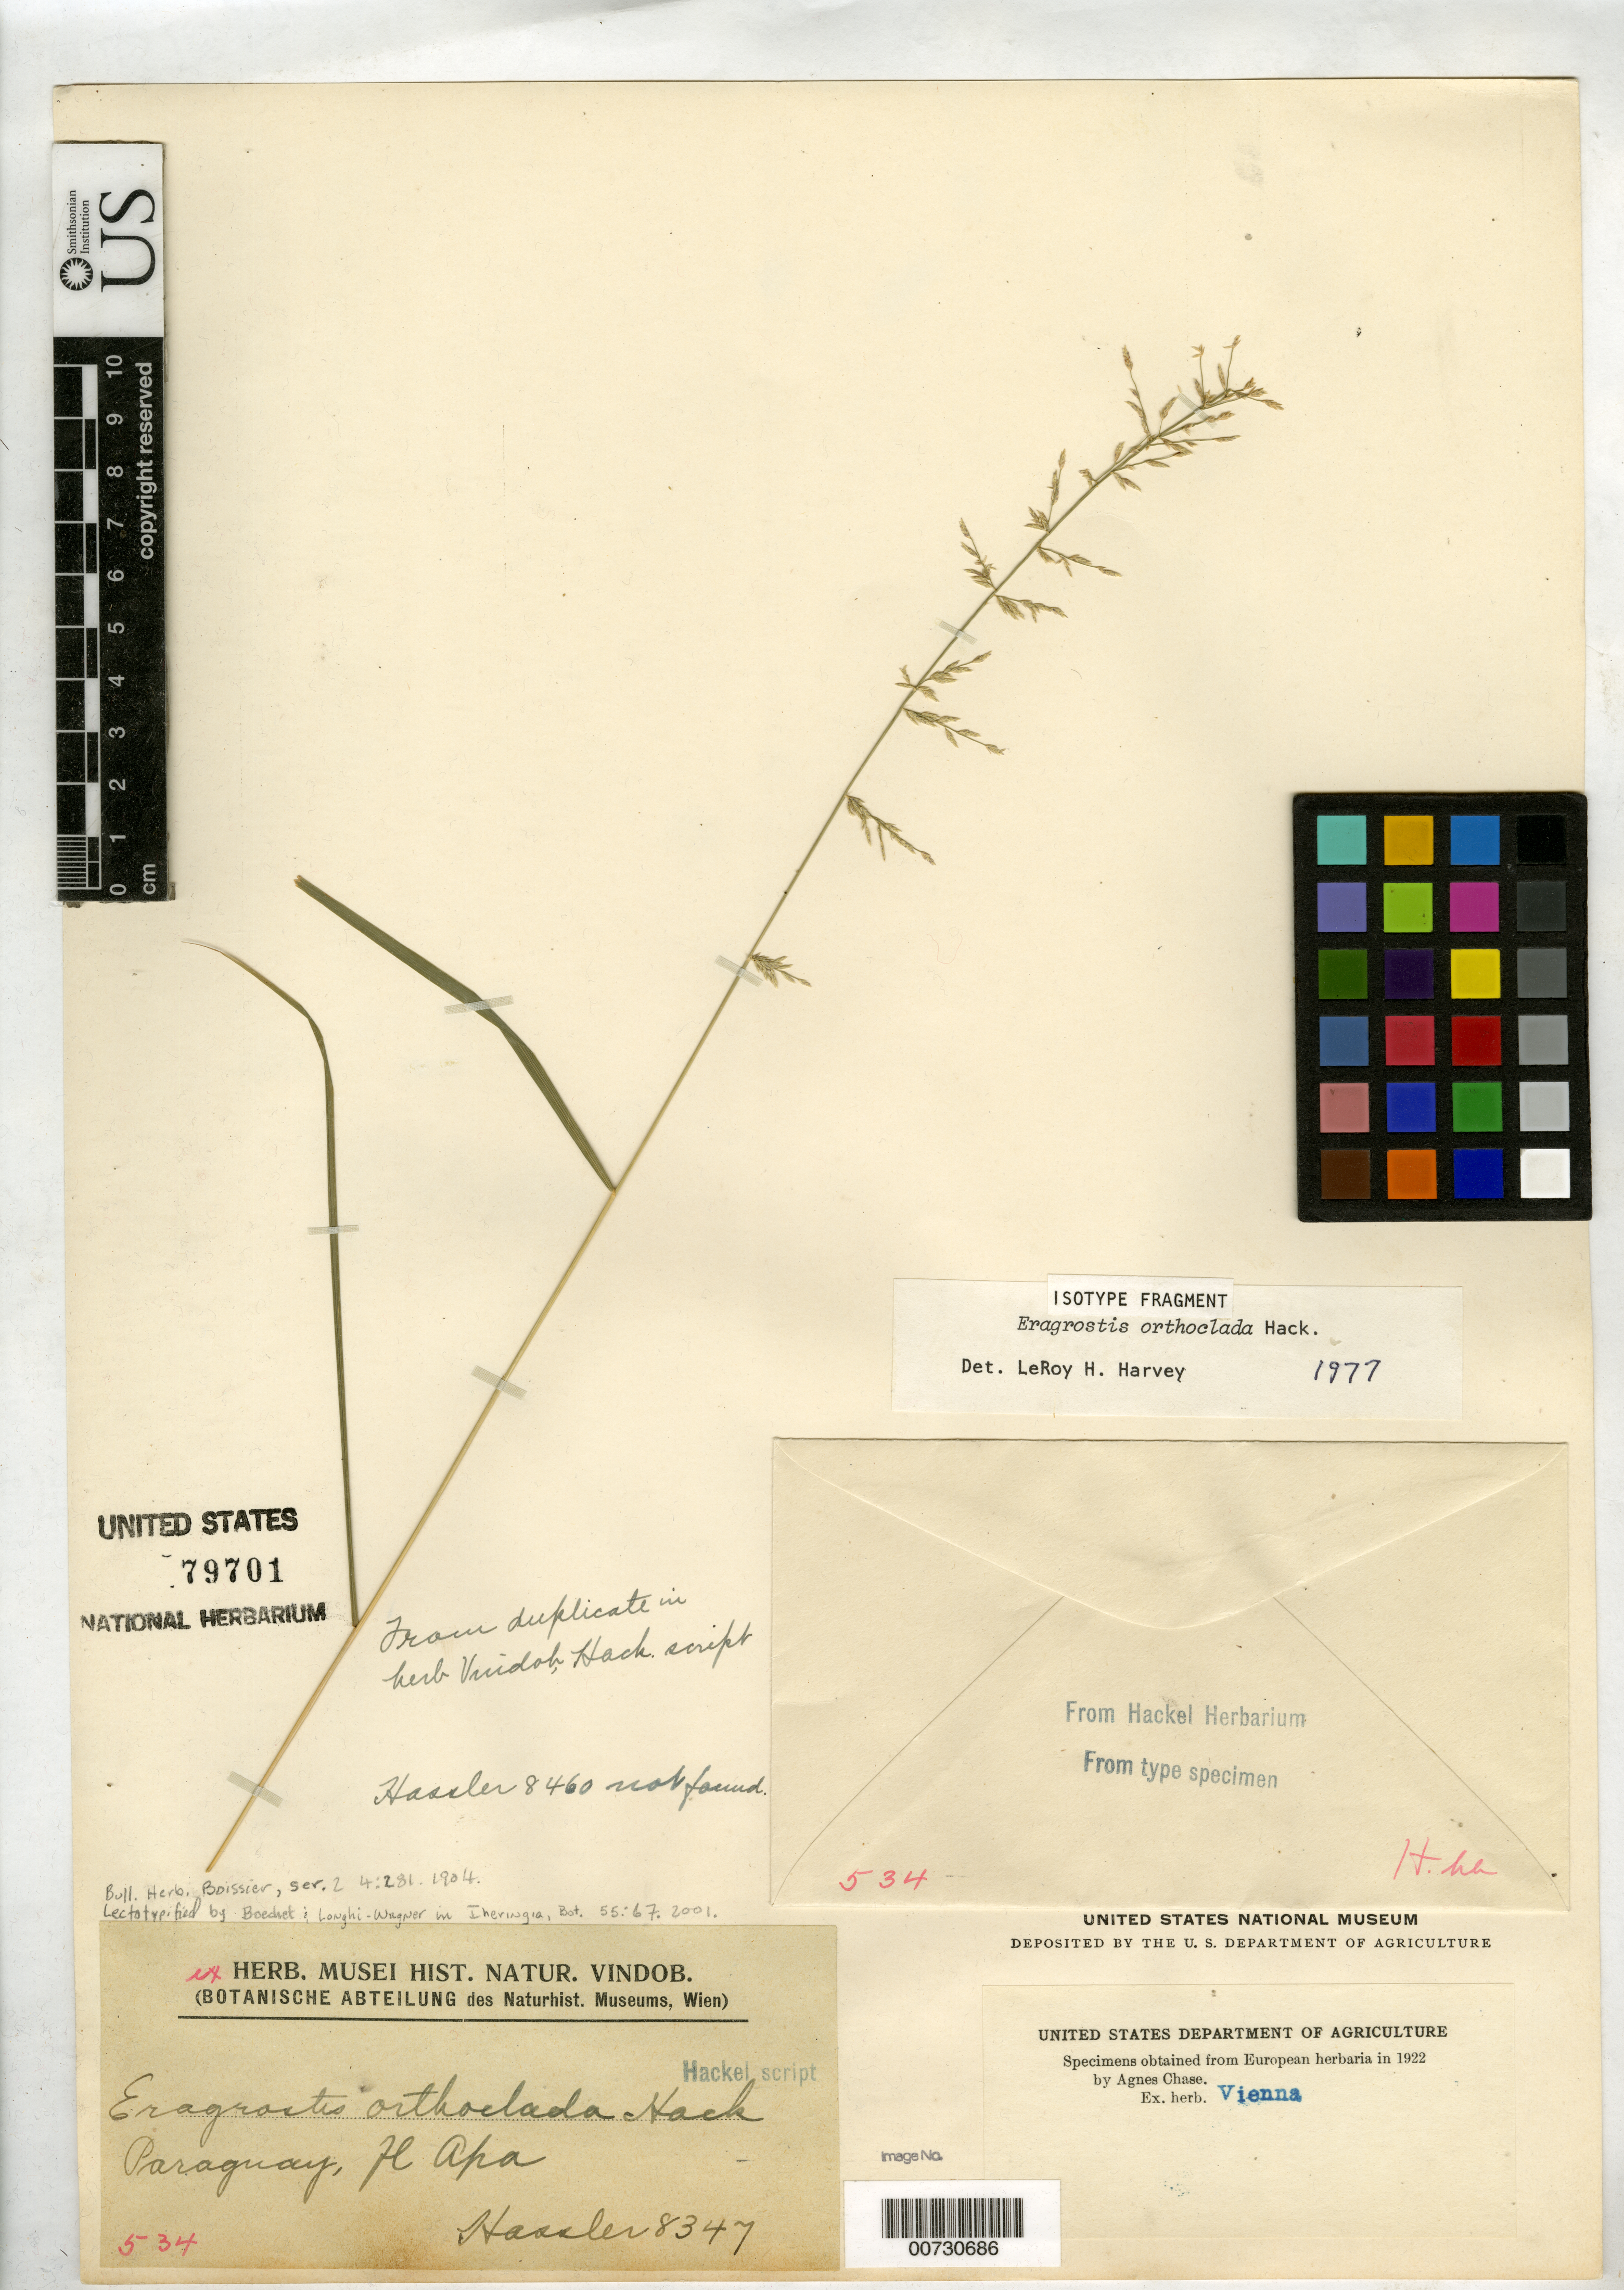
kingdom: Plantae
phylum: Tracheophyta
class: Liliopsida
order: Poales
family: Poaceae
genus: Eragrostis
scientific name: Eragrostis orthoclada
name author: Hack.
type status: Isolectotype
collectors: E. Hassler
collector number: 8347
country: Paraguay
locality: Apa River.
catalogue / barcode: US 79701